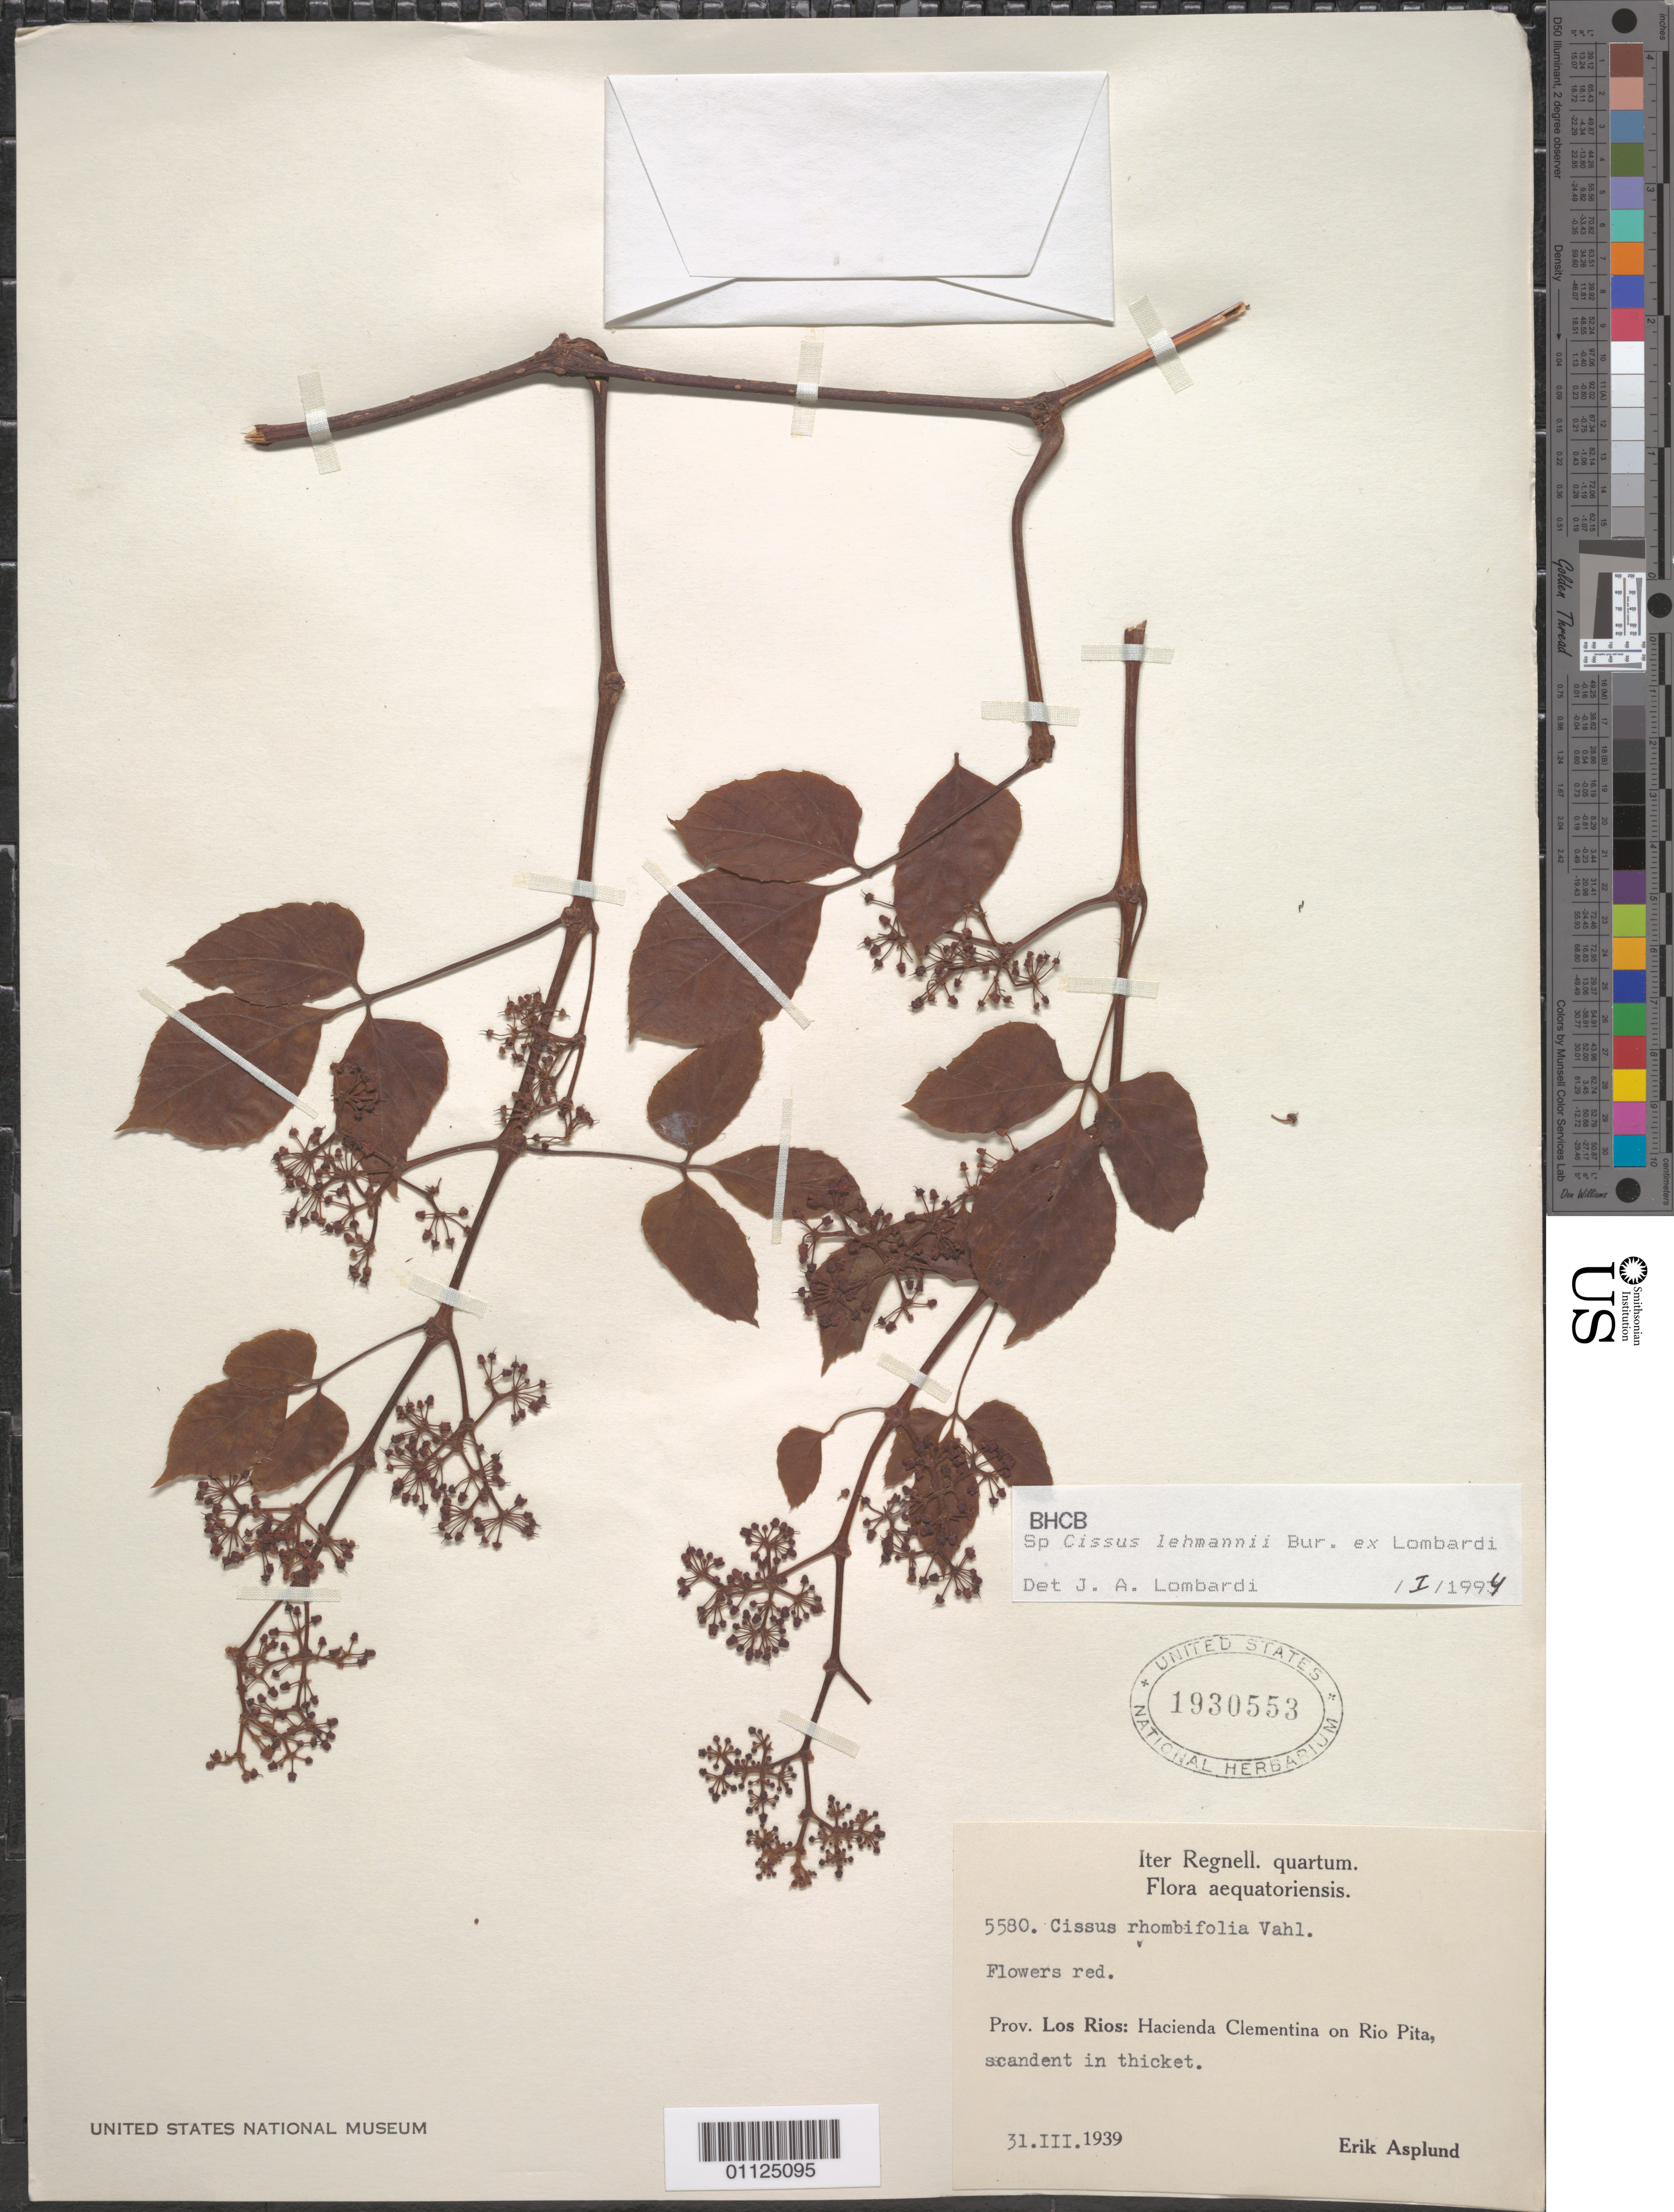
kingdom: Plantae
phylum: Tracheophyta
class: Magnoliopsida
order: Vitales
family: Vitaceae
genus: Cissus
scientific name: Cissus lehmannii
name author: Burret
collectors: E. Asplund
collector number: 5580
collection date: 1939-03-31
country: Ecuador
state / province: Los Ríos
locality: Hacienda Clementina on Rio Pita.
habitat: Scandent in thicket.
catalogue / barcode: US 1930553